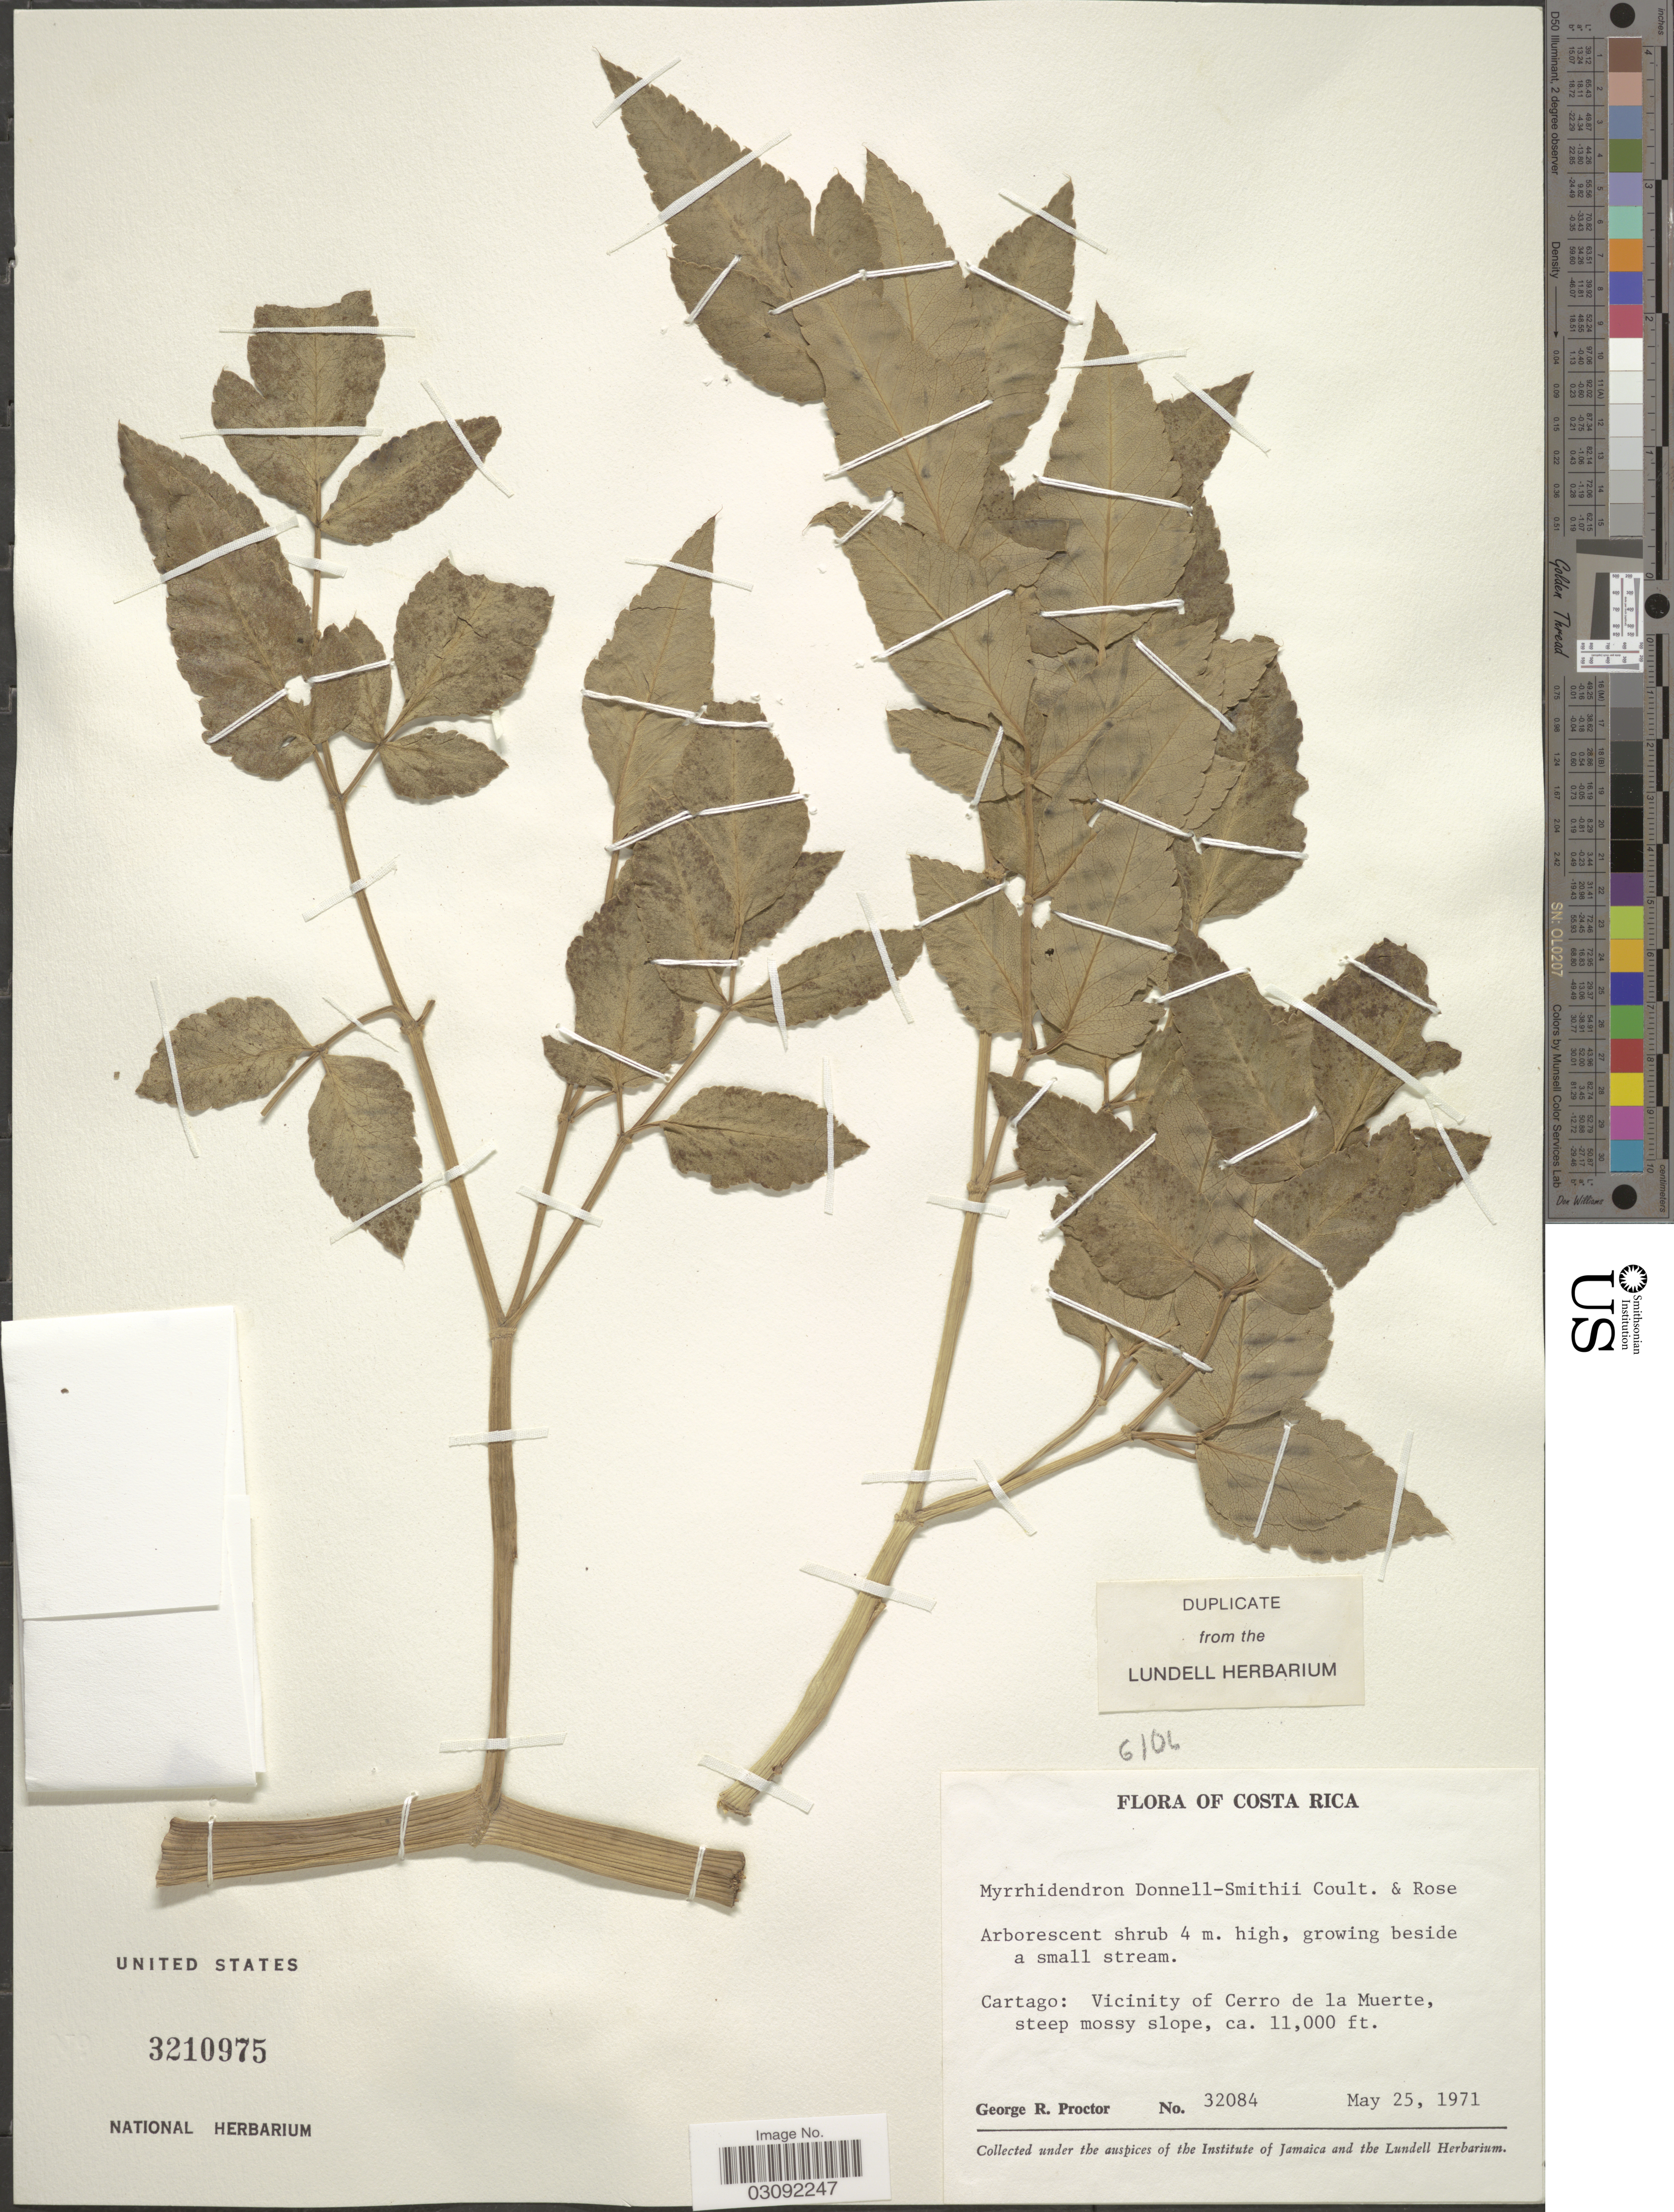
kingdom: Plantae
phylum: Tracheophyta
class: Magnoliopsida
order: Apiales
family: Apiaceae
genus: Myrrhidendron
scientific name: Myrrhidendron donnellsmithii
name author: J.M. Coult. & Rose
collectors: G. Proctor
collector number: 32084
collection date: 1971-05-25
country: Costa Rica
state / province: Cartago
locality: Vicinity of Cerro de la Muerte.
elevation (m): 3353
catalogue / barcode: US 3210975